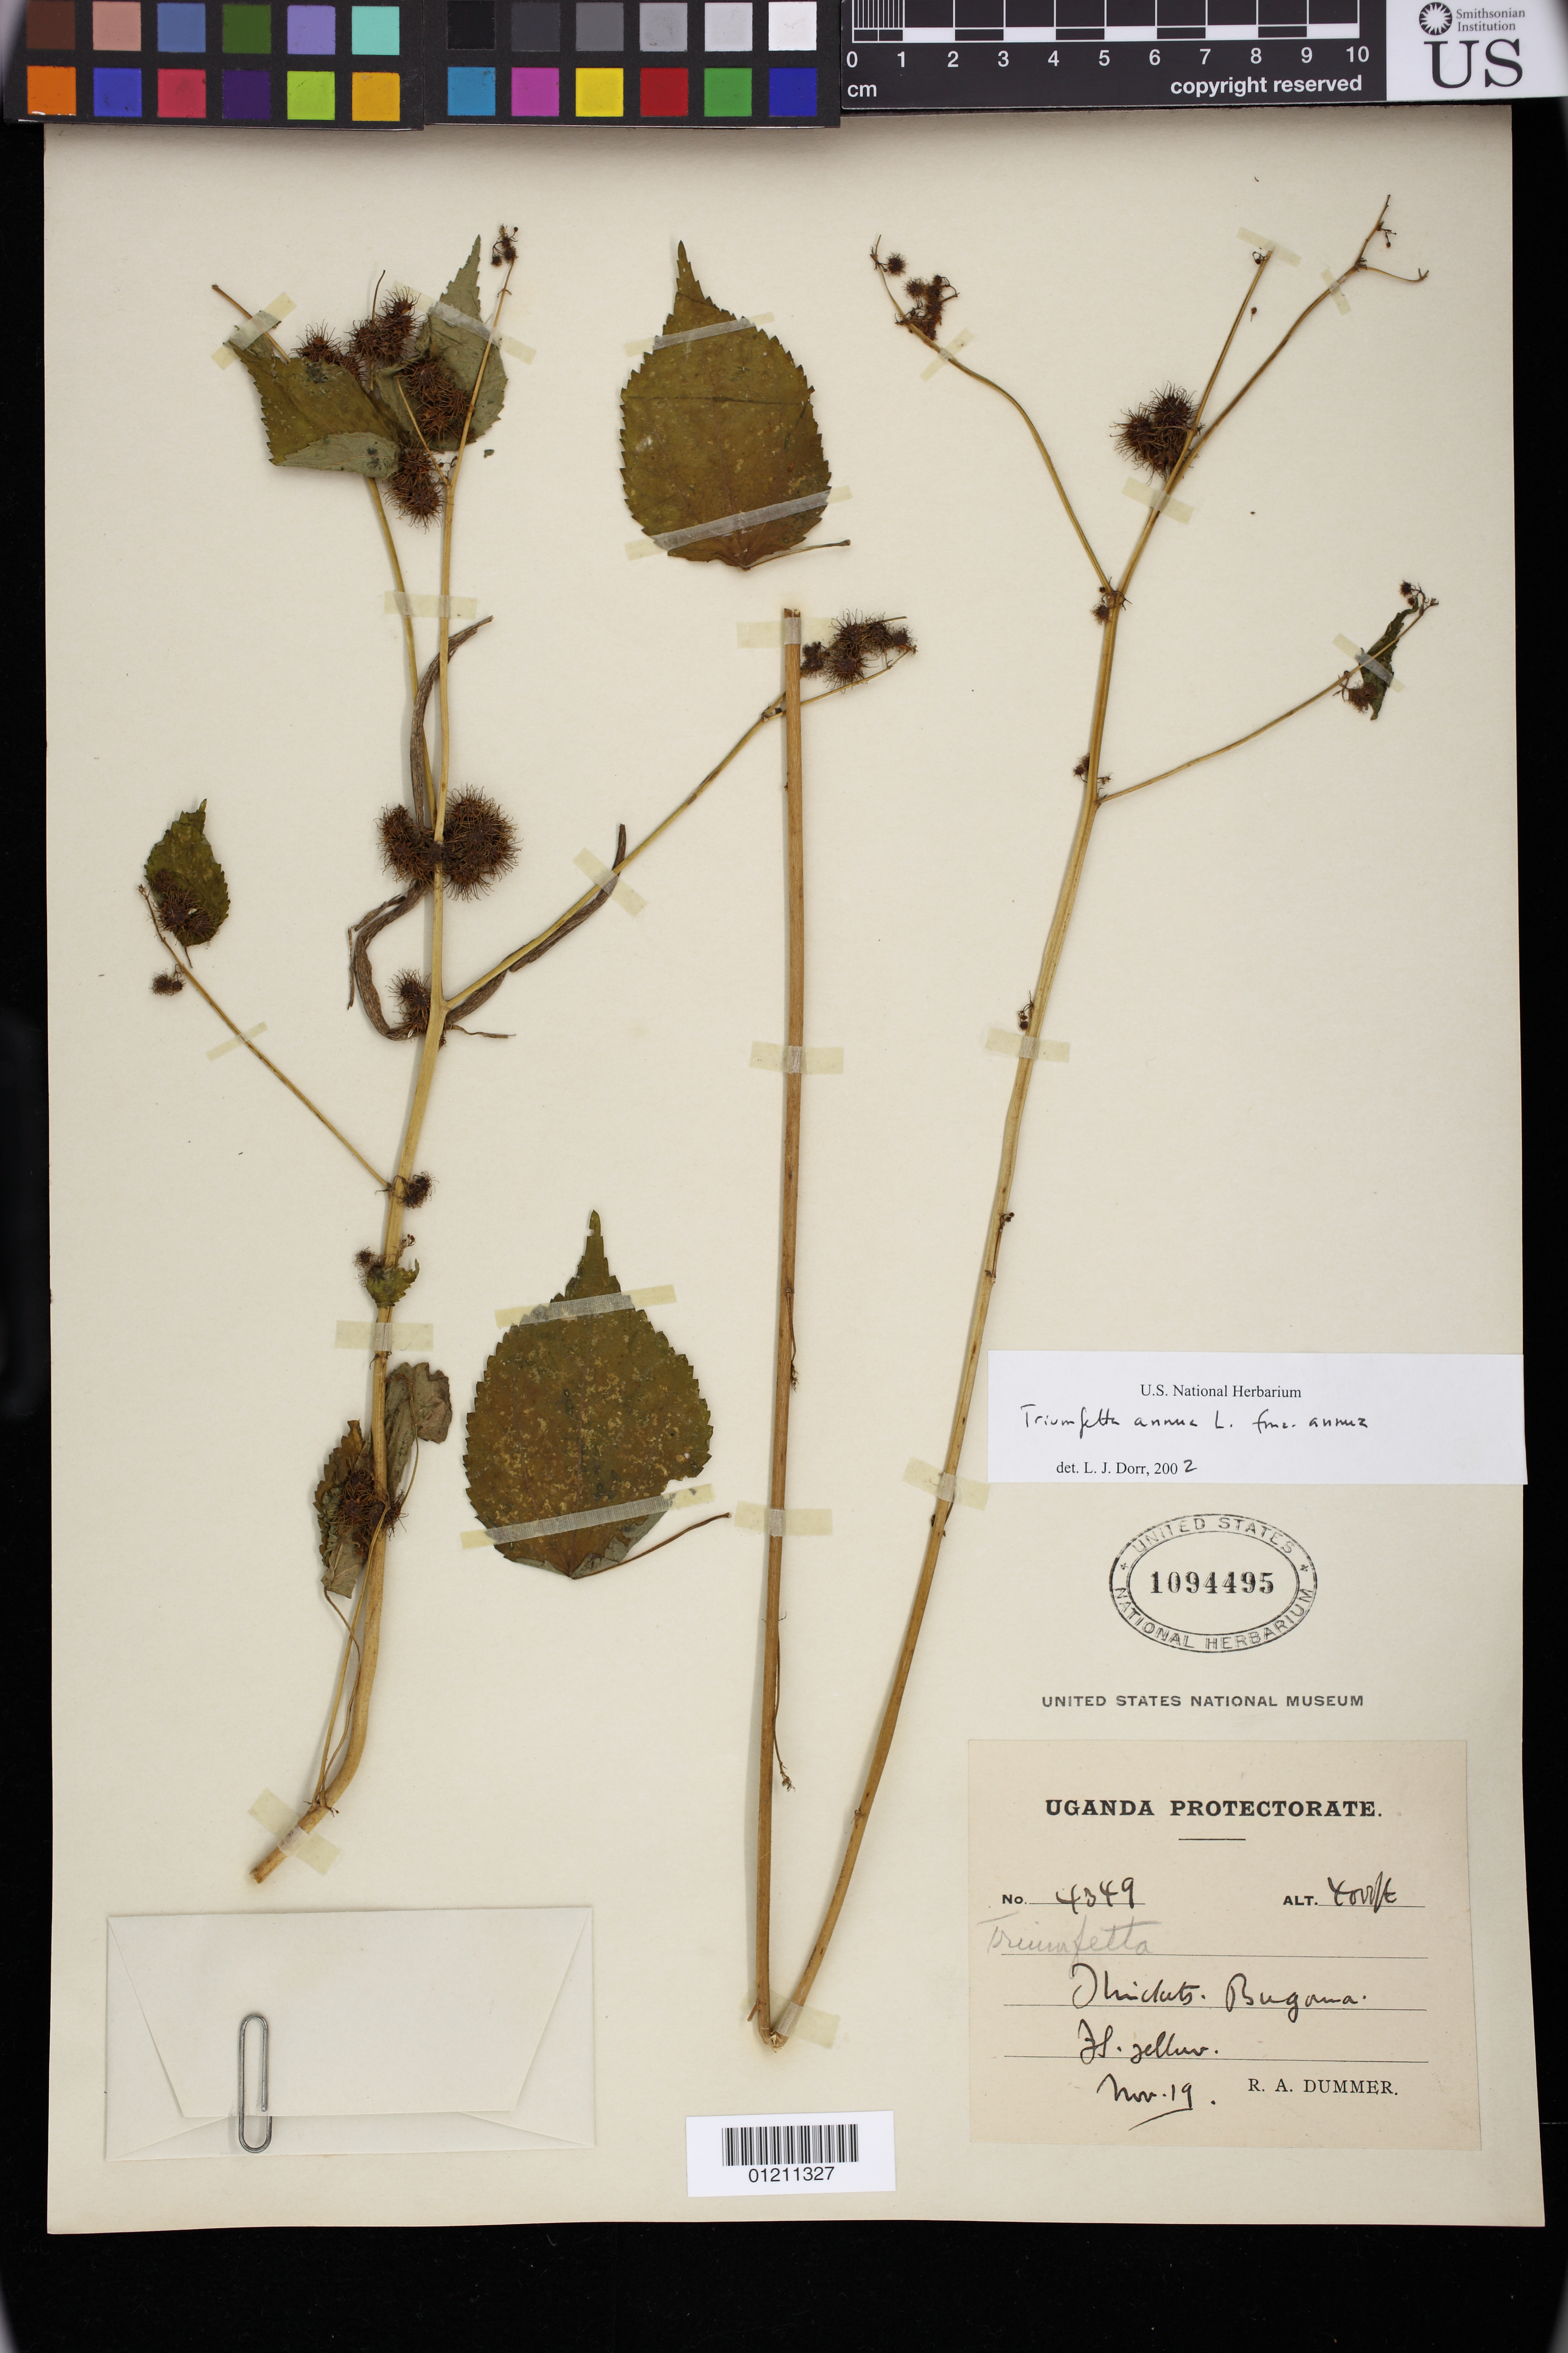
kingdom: Plantae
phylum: Tracheophyta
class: Magnoliopsida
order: Malvales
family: Malvaceae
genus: Triumfetta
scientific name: Triumfetta annua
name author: L.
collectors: R. A. Dümmer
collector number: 4349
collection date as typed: Nov 1919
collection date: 1919-11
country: Uganda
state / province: Western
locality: Bugana.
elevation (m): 1219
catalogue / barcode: US 1094495